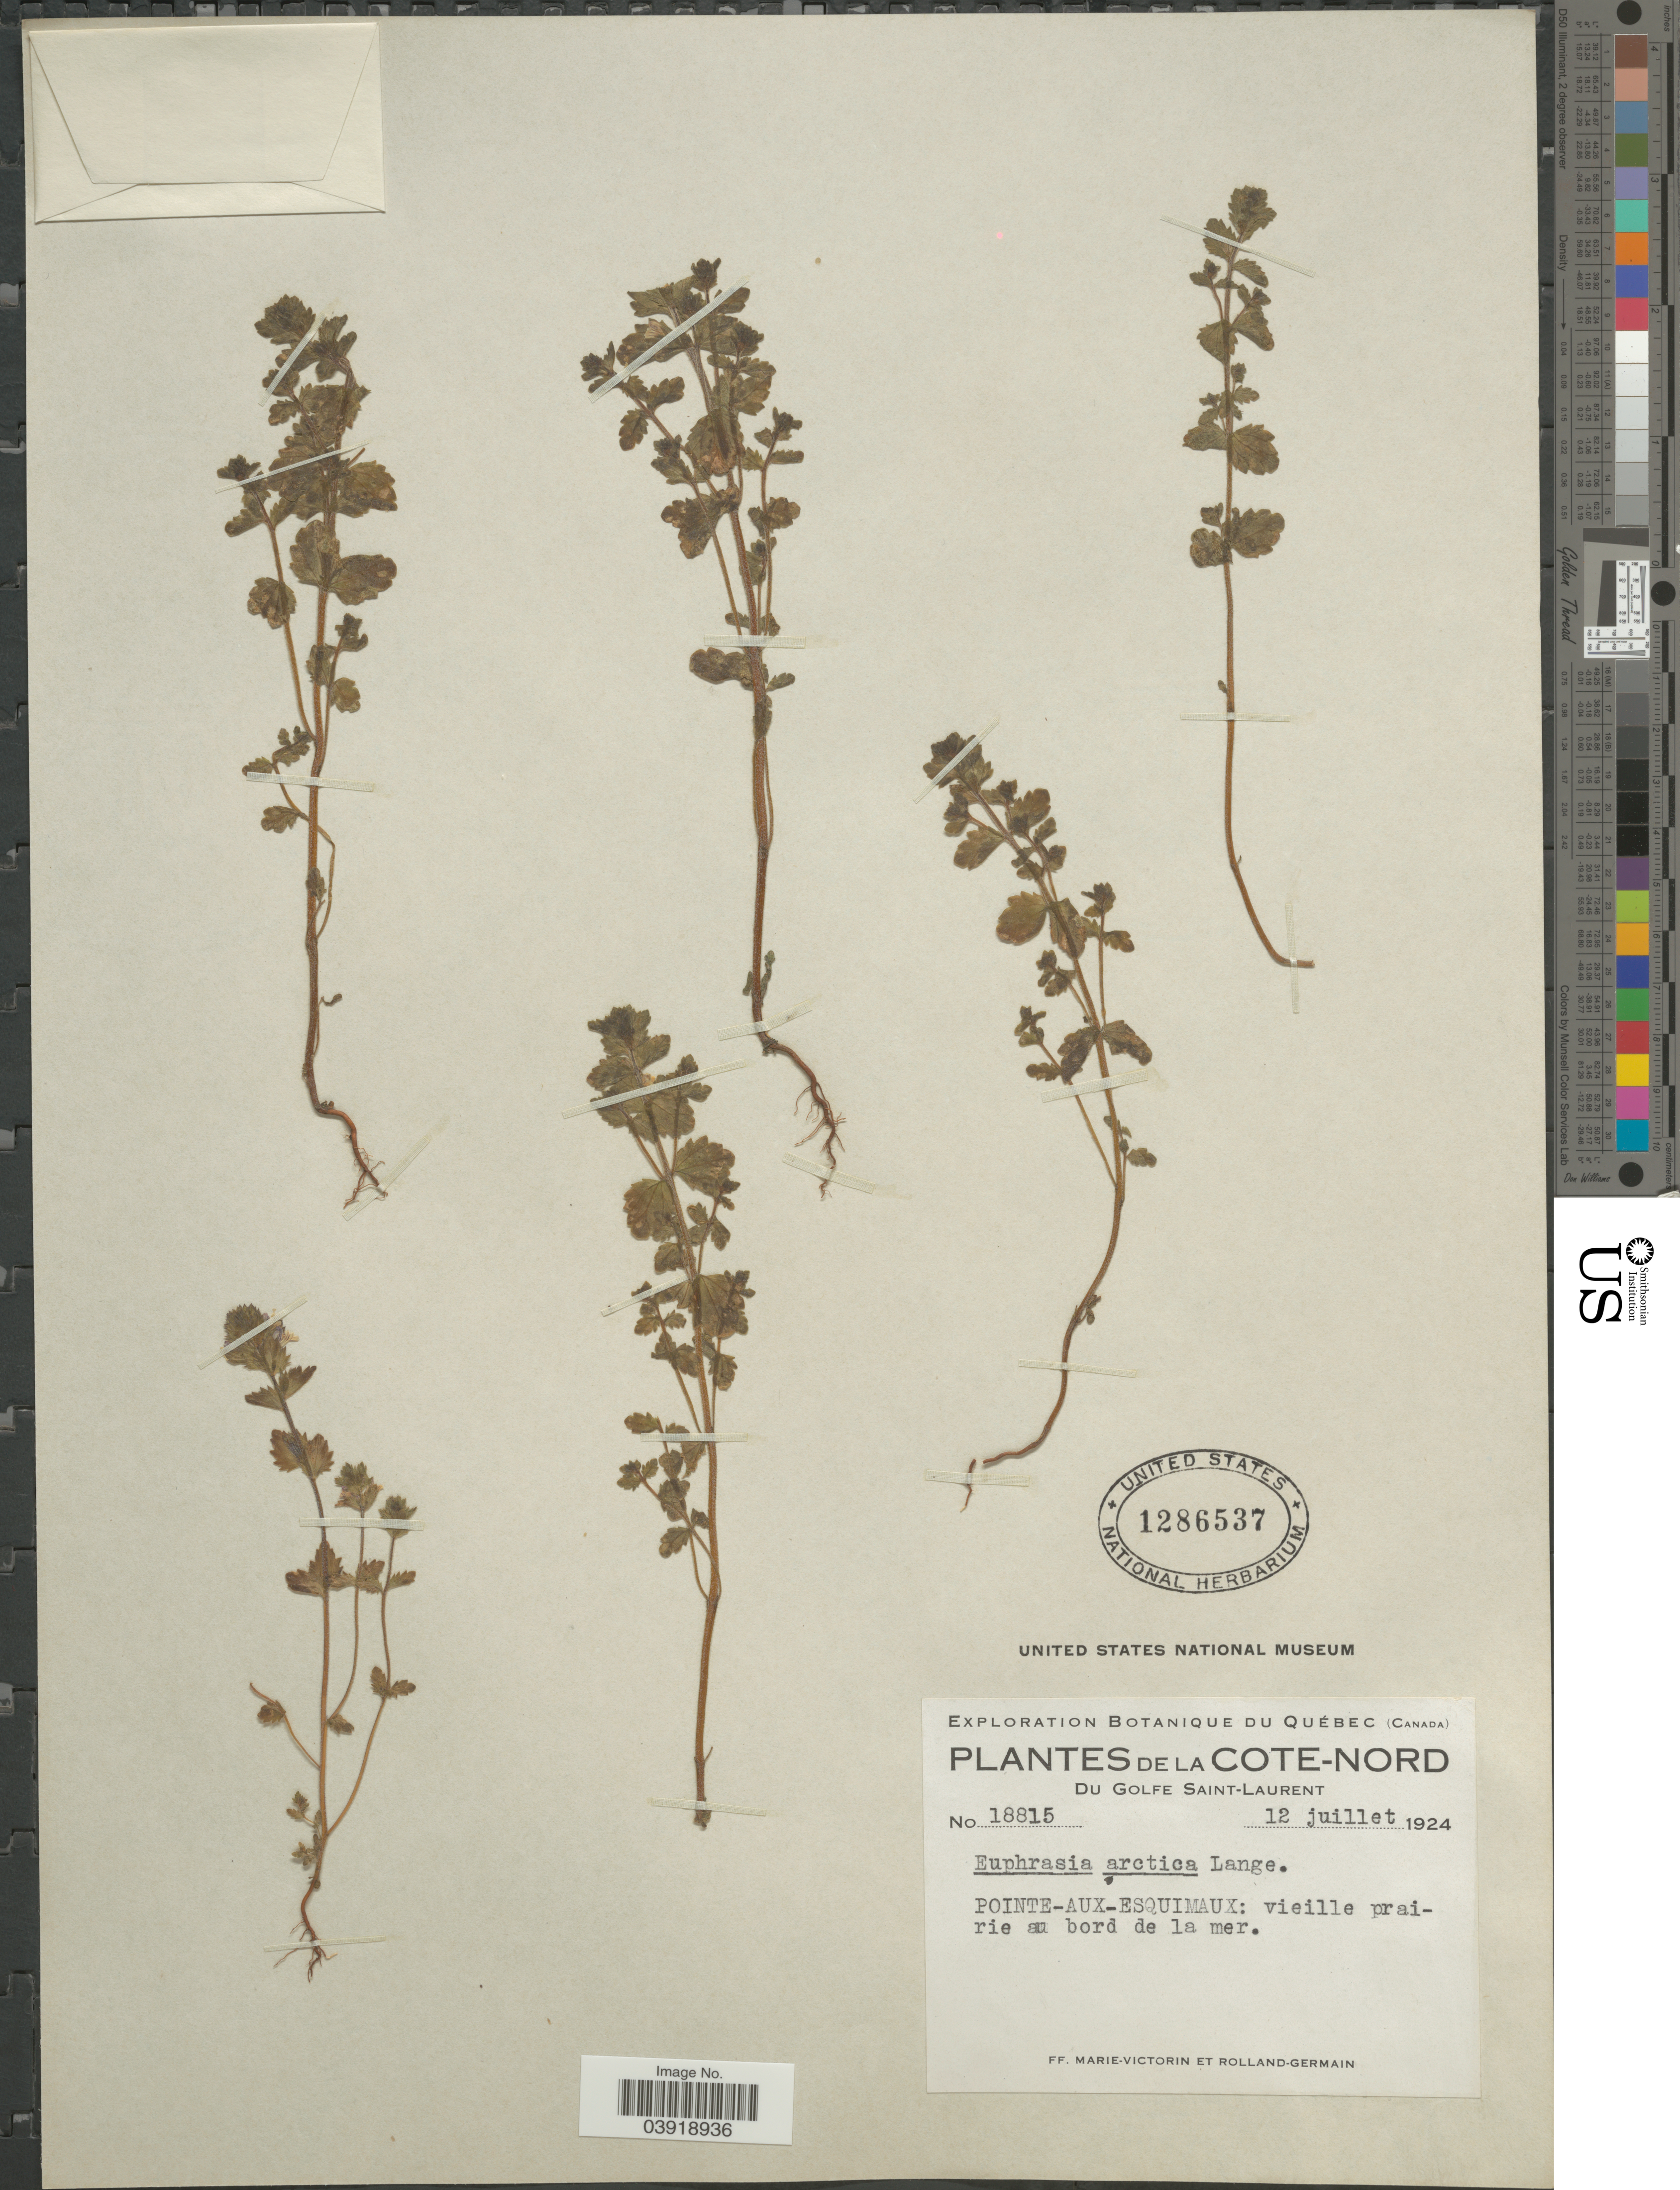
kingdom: Plantae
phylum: Tracheophyta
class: Magnoliopsida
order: Lamiales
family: Orobanchaceae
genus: Euphrasia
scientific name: Euphrasia arctica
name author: Lange ex Rostrup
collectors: F. Marie-Victorin & Rolland-Germain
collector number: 18815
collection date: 1924-07-12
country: Canada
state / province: Quebec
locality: La Cote-Nord du Golfe Saint-Laurent. Pointe-Aux-Esquimaux.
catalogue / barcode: US 1286537